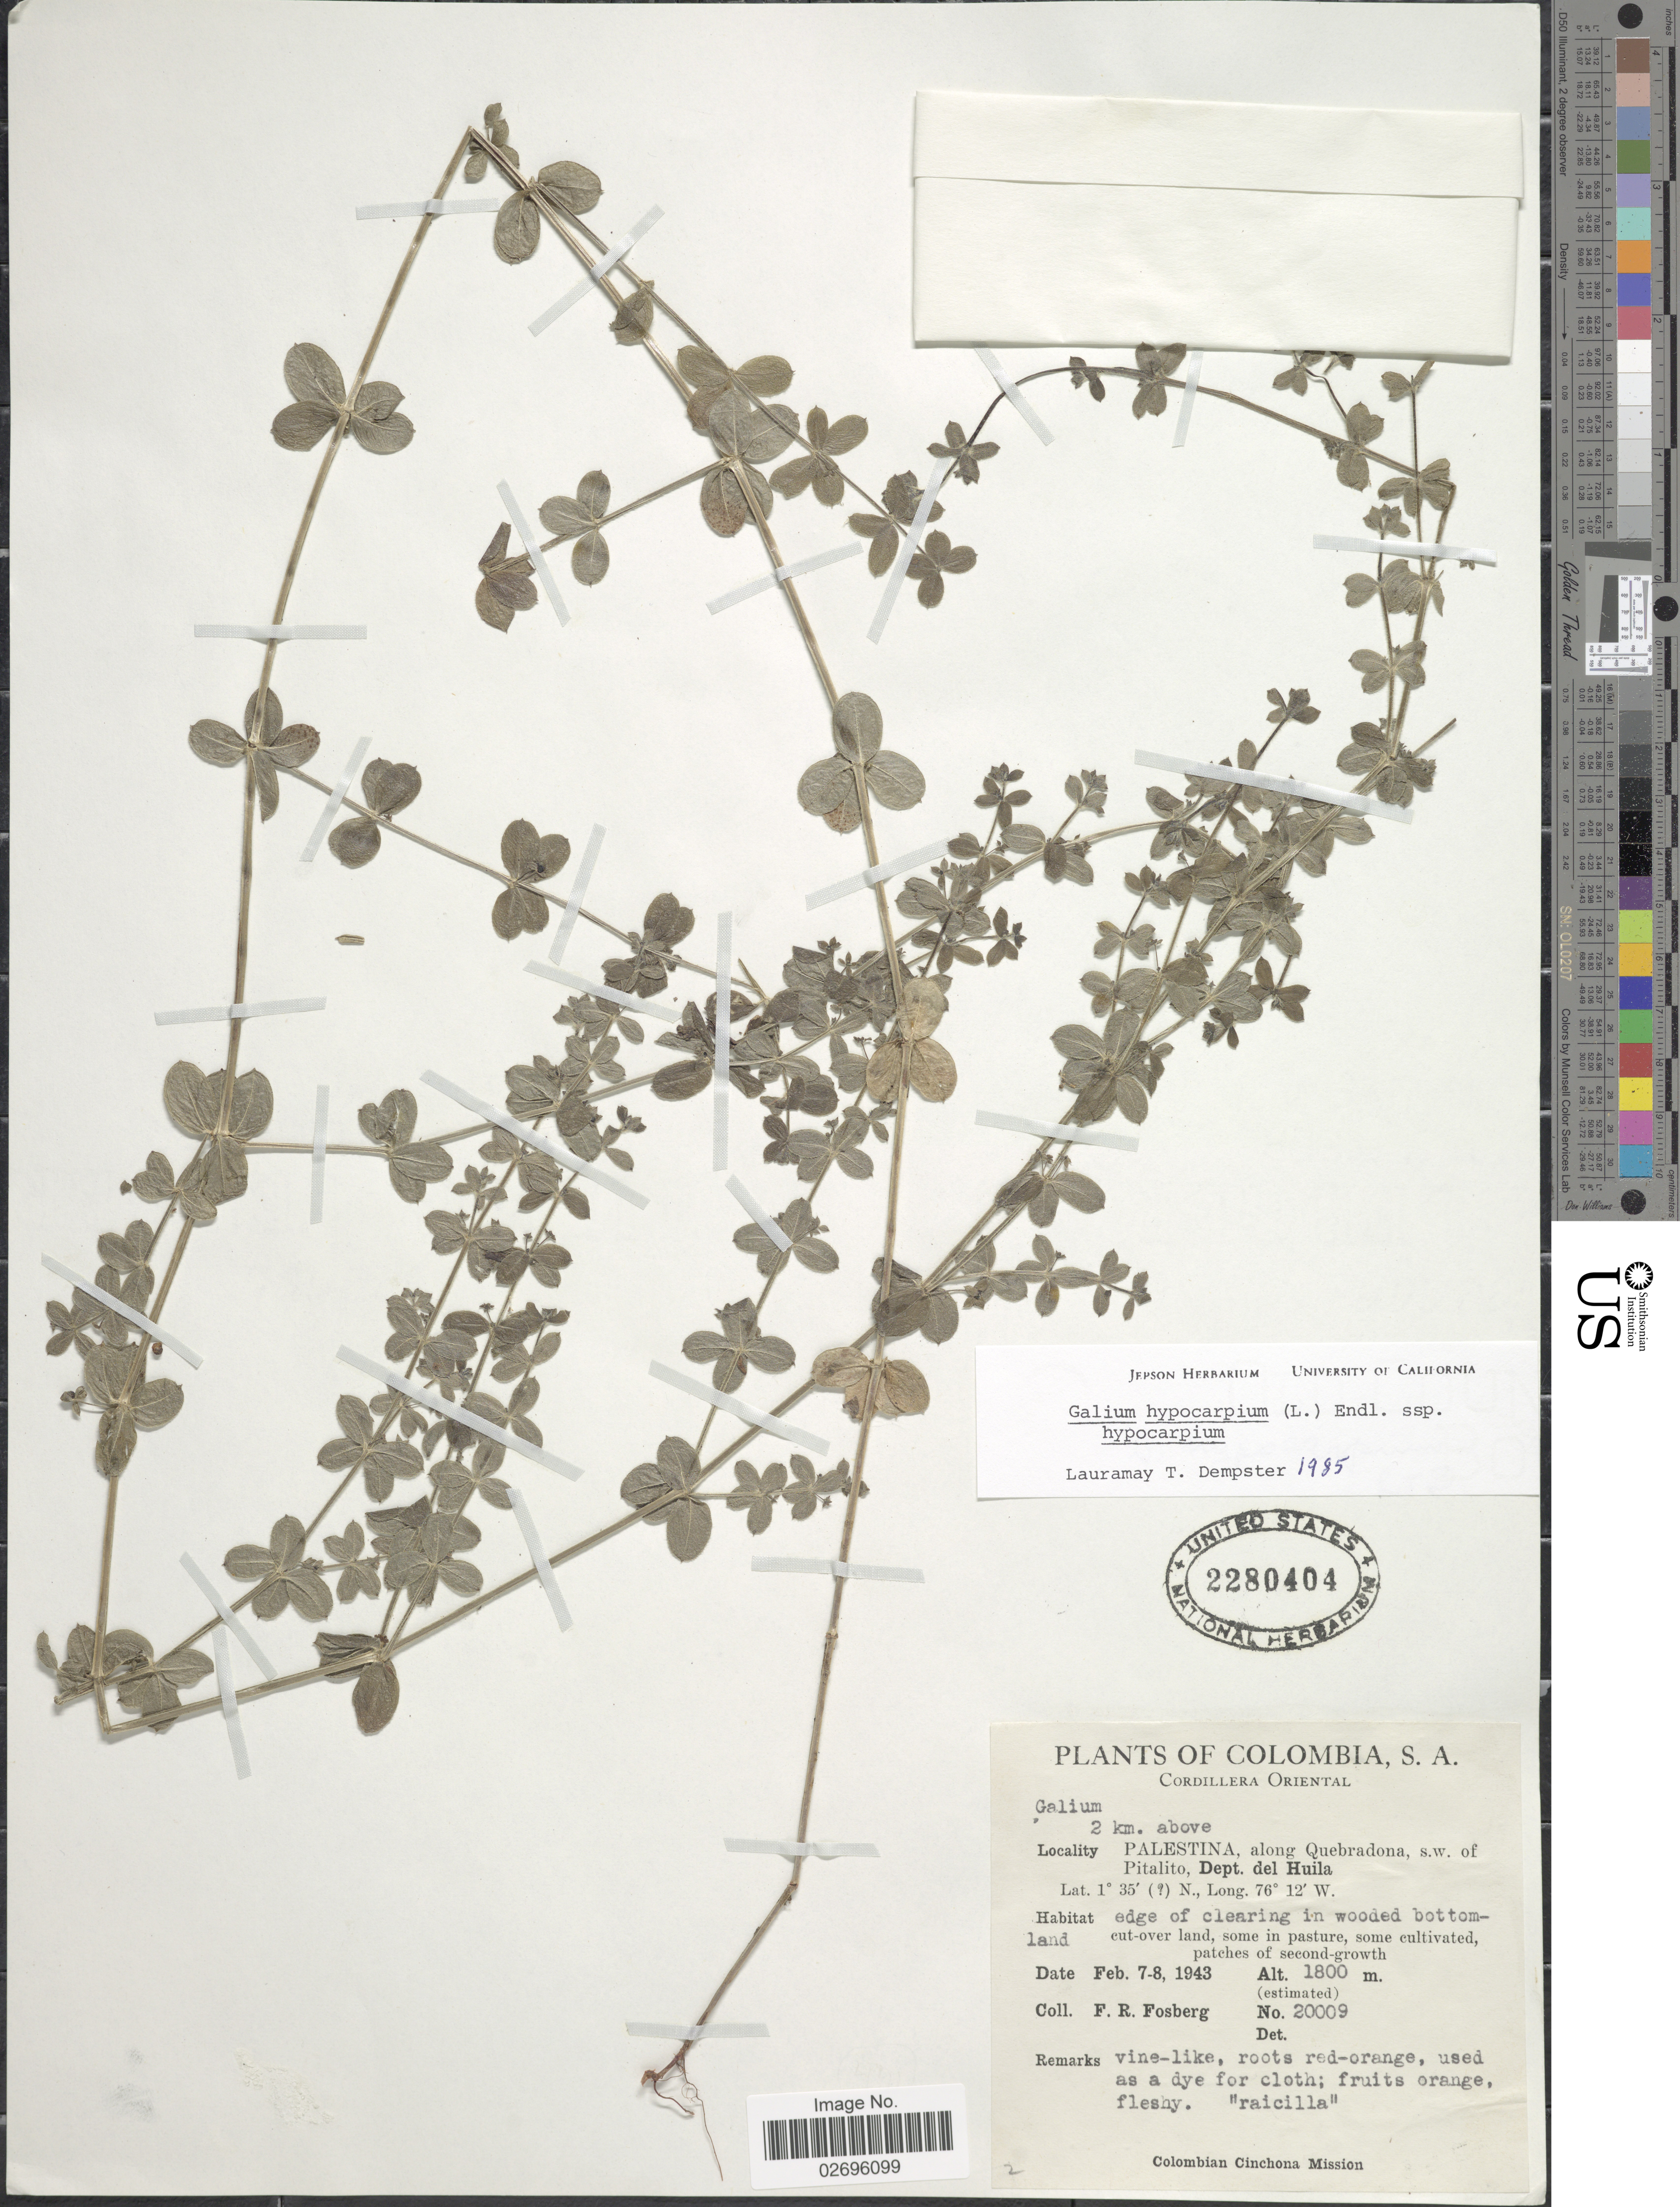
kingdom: Plantae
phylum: Tracheophyta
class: Magnoliopsida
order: Gentianales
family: Rubiaceae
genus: Galium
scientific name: Galium hypocarpium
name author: (L.) Endl. ex Griseb.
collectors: F. R. Fosberg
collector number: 20009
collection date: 1943-02-07/1943-02-08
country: Colombia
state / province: Huila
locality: Cordillera Oriental. 2 km. above Palestina, along Quebrada, s.w. of Pitalito, Dept. del Huila.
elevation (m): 1800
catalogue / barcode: US 2280404